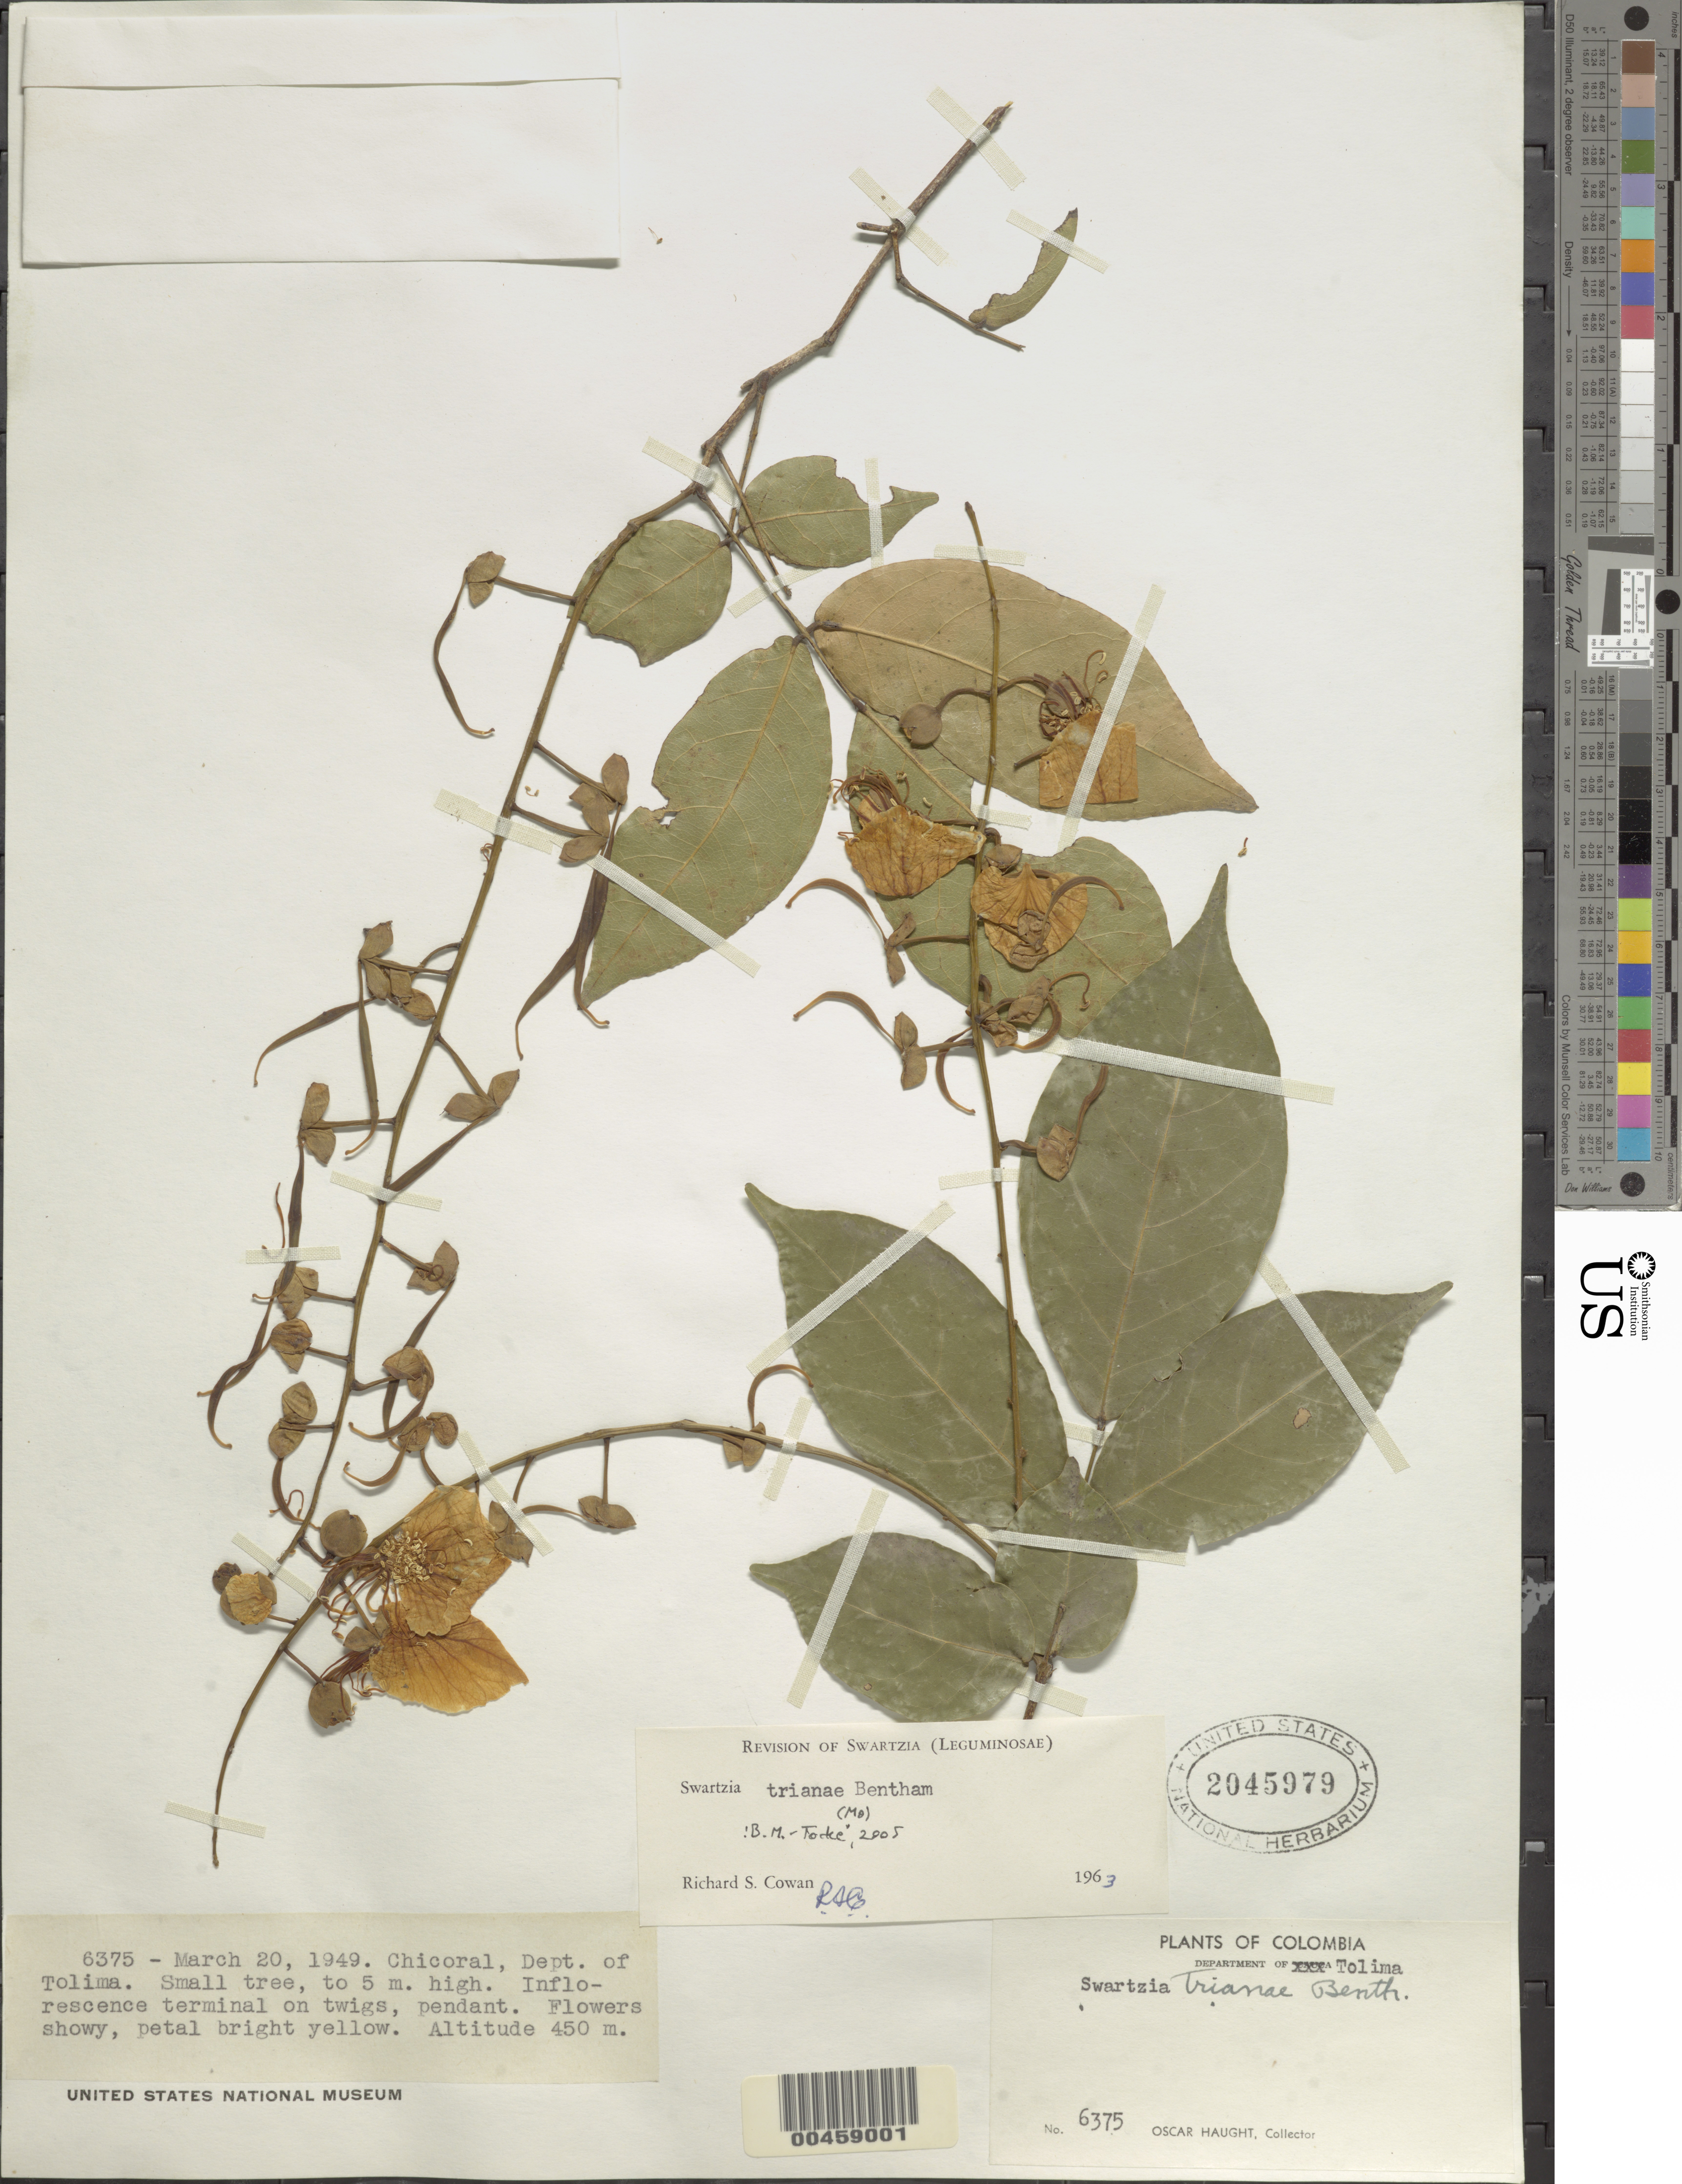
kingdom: Plantae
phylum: Tracheophyta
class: Magnoliopsida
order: Fabales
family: Fabaceae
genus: Swartzia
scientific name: Swartzia trianae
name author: Benth. in Mart.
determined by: Cowan, R. S.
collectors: O. L. Haught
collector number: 6375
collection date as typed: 20 Mar 1949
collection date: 1949-03-20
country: Colombia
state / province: Tolima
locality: Chicoral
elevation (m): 450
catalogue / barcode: US 2045979